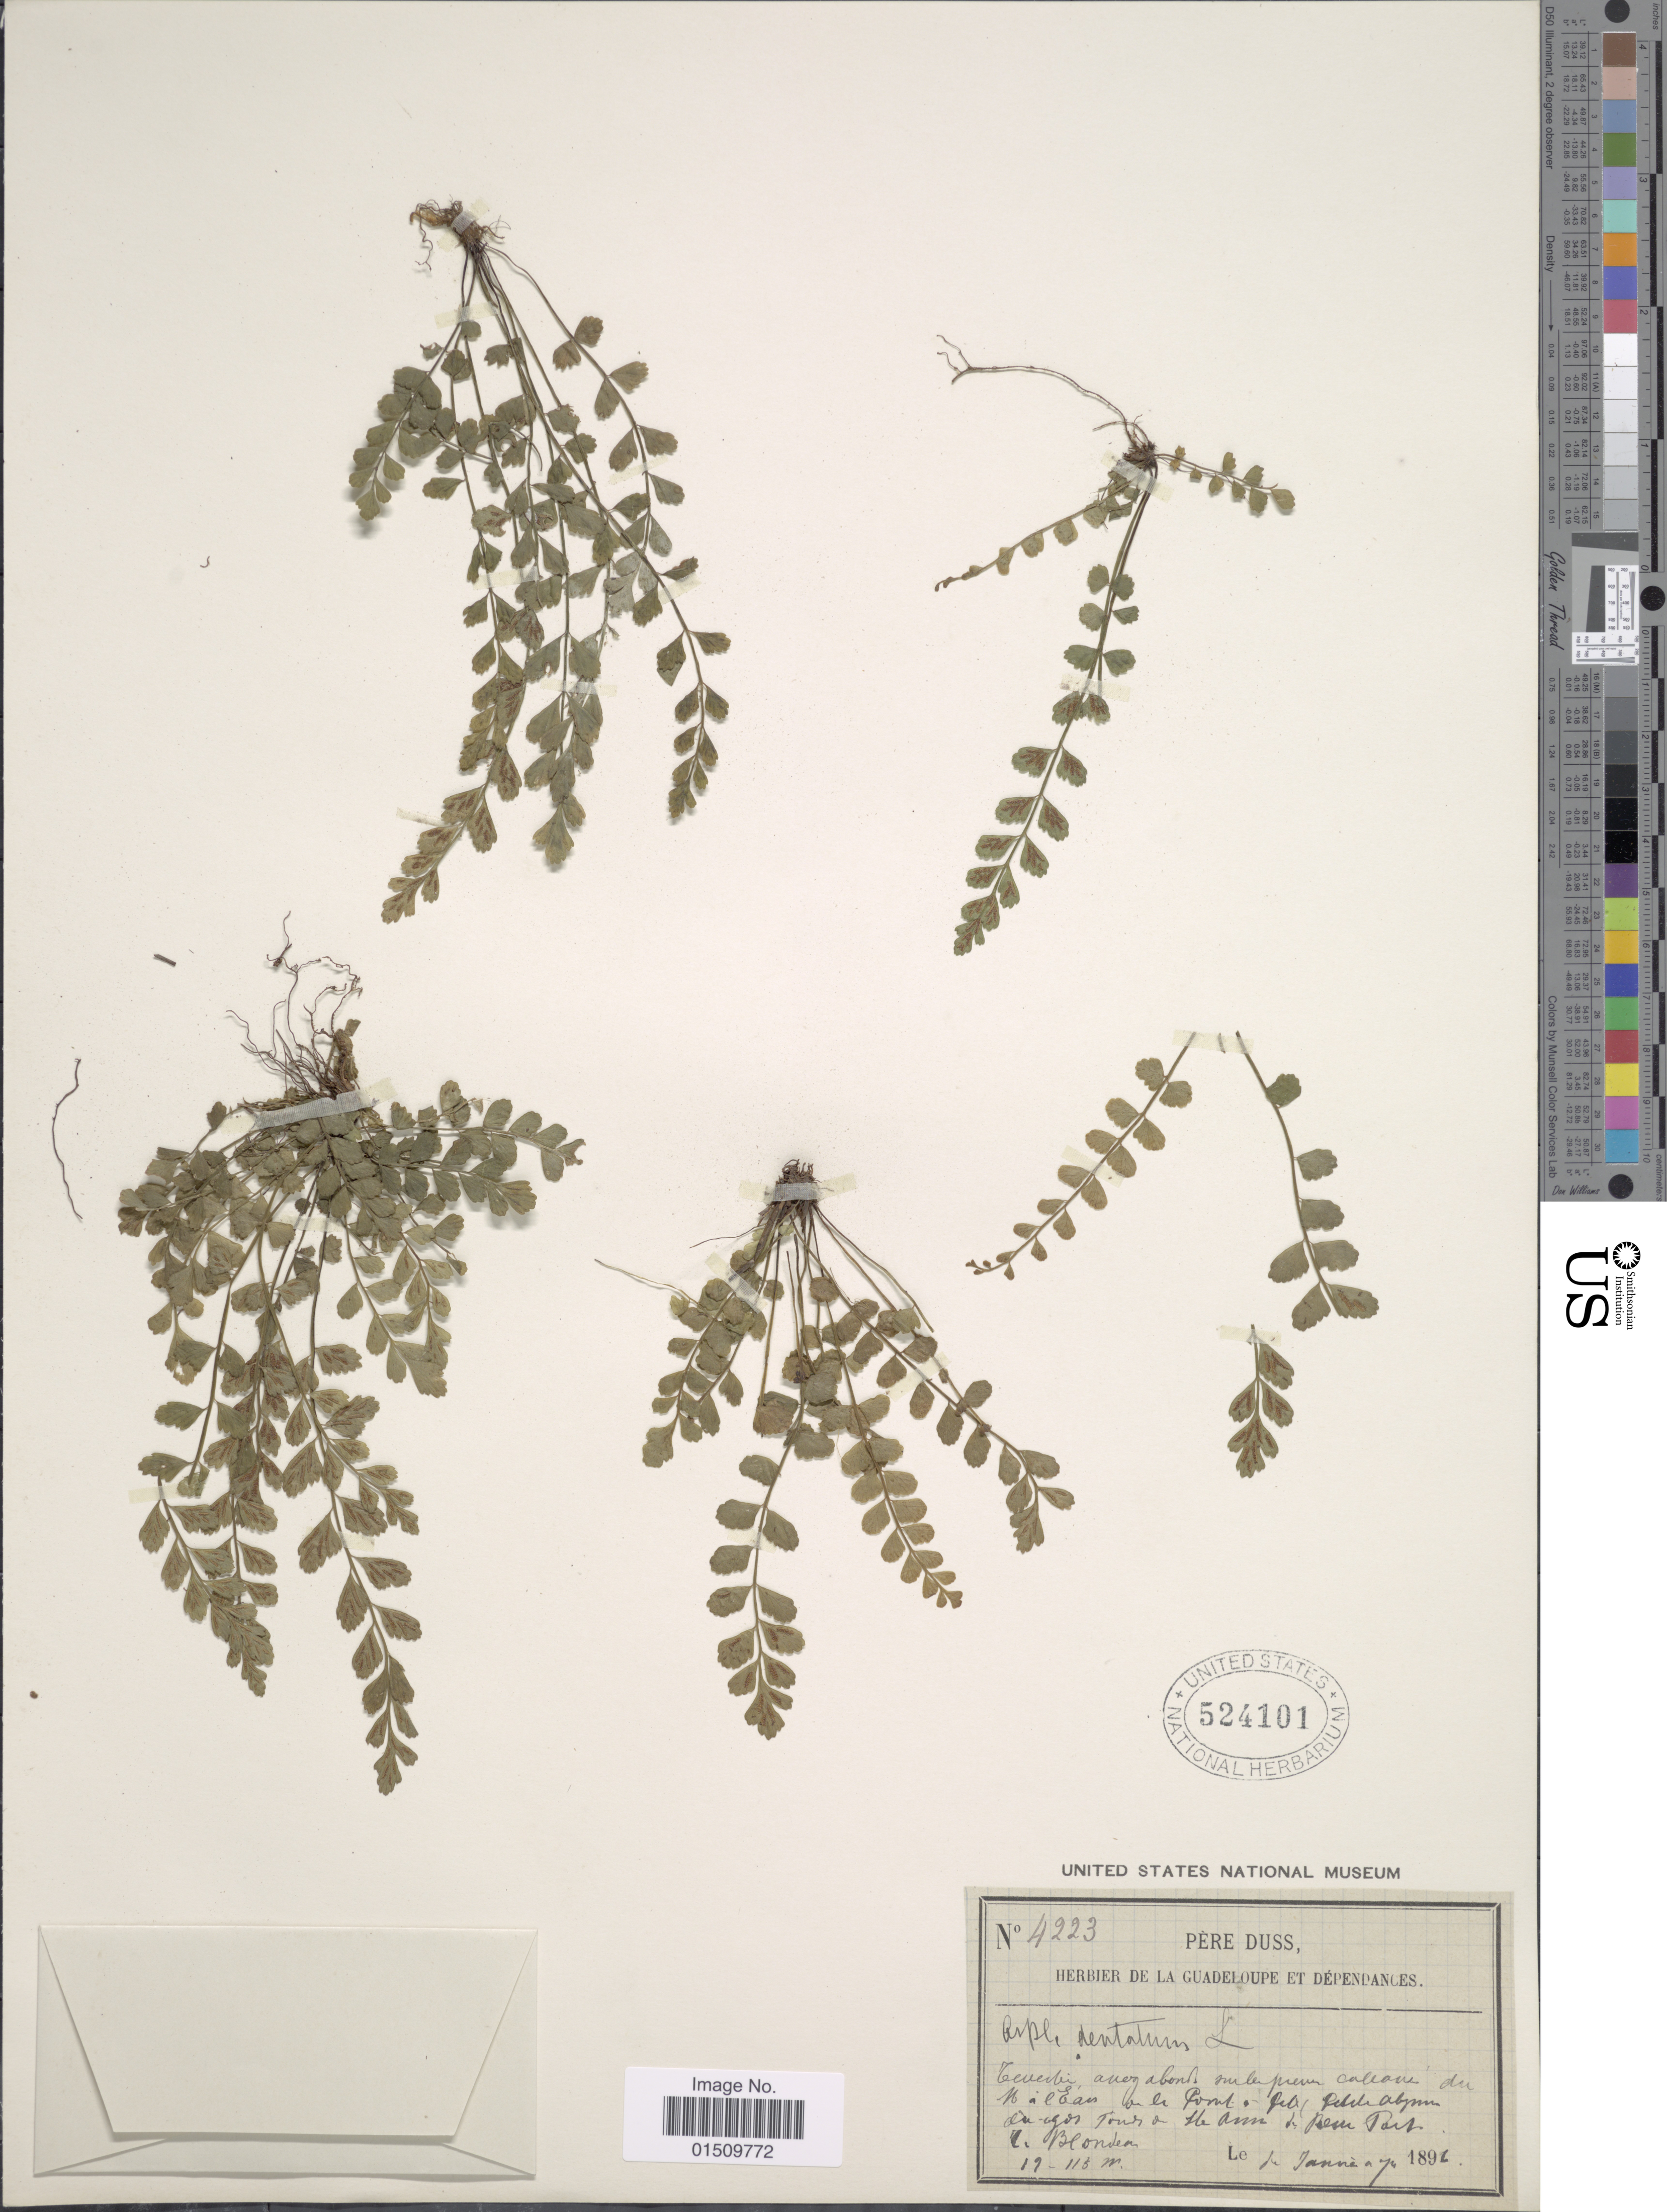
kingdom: Plantae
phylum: Tracheophyta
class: Polypodiopsida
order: Polypodiales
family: Aspleniaceae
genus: Asplenium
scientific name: Asplenium trichomanes-dentatum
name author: L.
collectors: Père Duss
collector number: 4223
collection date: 1896-01-07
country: Guadeloupe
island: Leeward Is.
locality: Guadeloupe et dependances, Terrestre assez abondant sur les pierres calcaires du Morne a l'Eau. de le Pointe-a-Pitre (Petites Abymes du Gds-Fonds de Ste. Anne, de Vieux-Fort (Blondeau)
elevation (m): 12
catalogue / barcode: US 524101